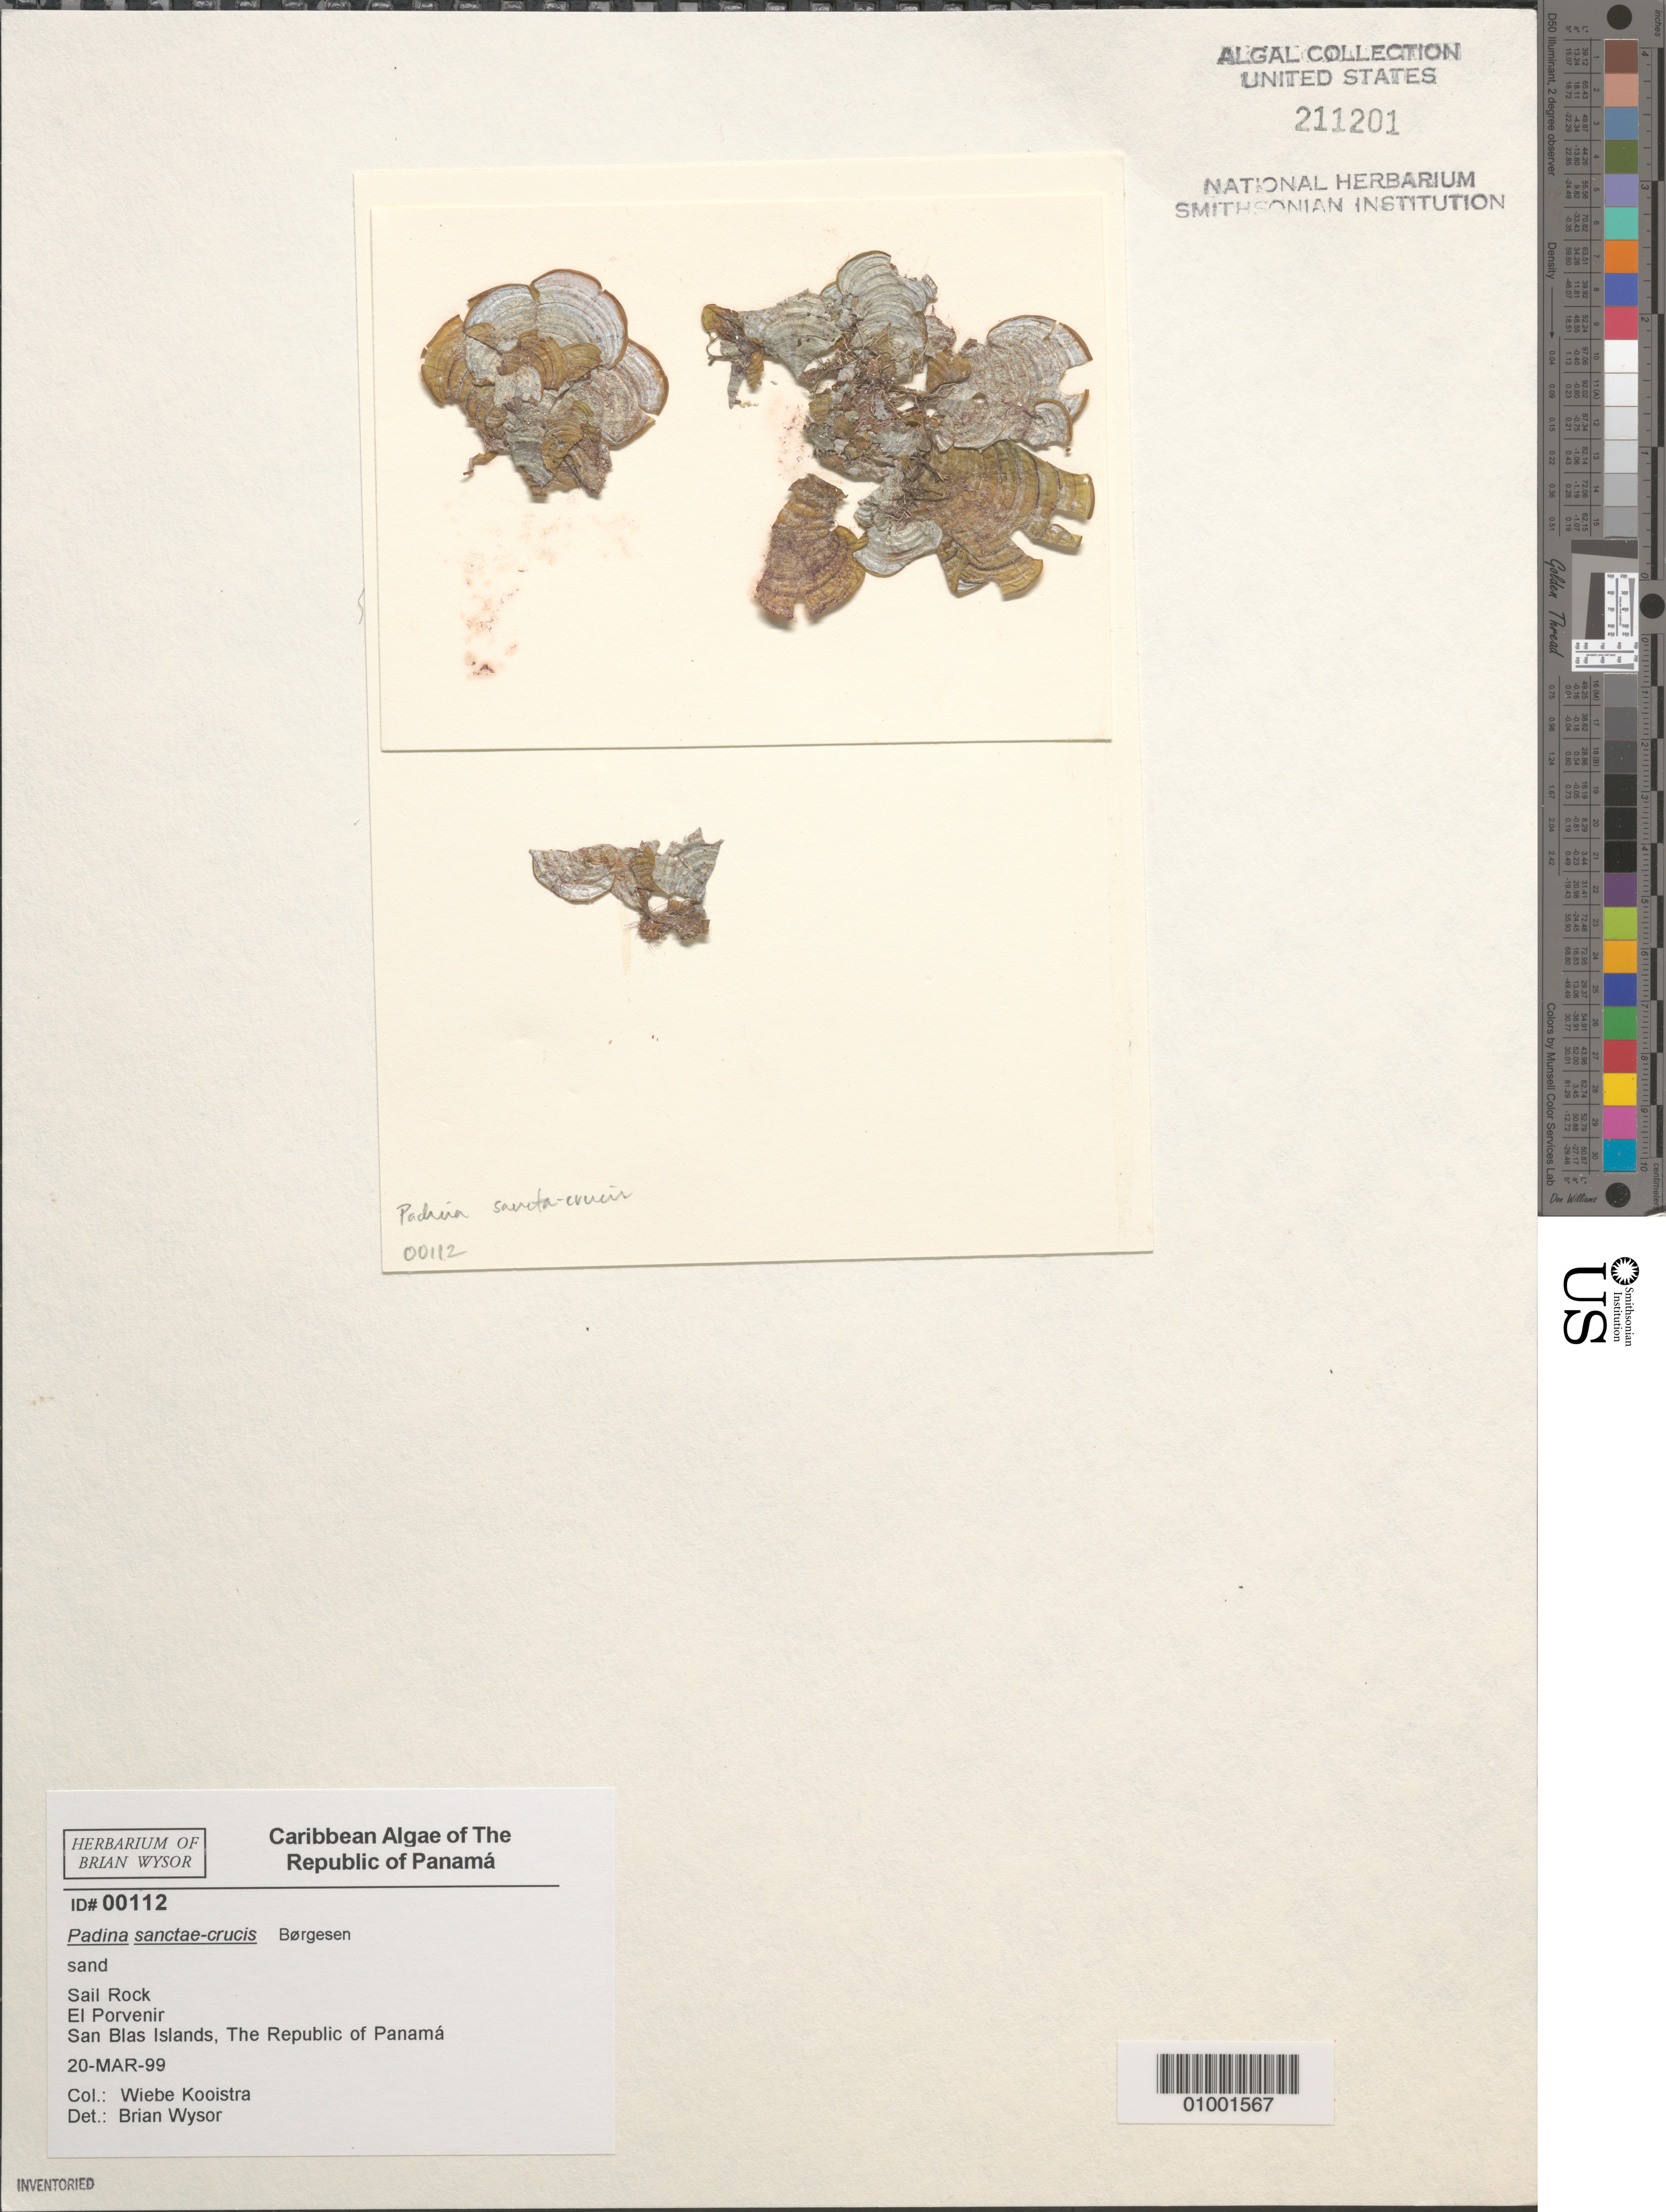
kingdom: Chromista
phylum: Ochrophyta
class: Phaeophyceae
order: Dictyotales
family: Dictyotaceae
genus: Padina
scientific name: Padina sanctae-crucis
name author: Børgesen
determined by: Wysor, B.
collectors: W. Kooistra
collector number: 00112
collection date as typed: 20 Mar 1999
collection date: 1999-03-20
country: Panama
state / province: Kuna Yala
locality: Sail Rock, El Porvenir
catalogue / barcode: US 211201